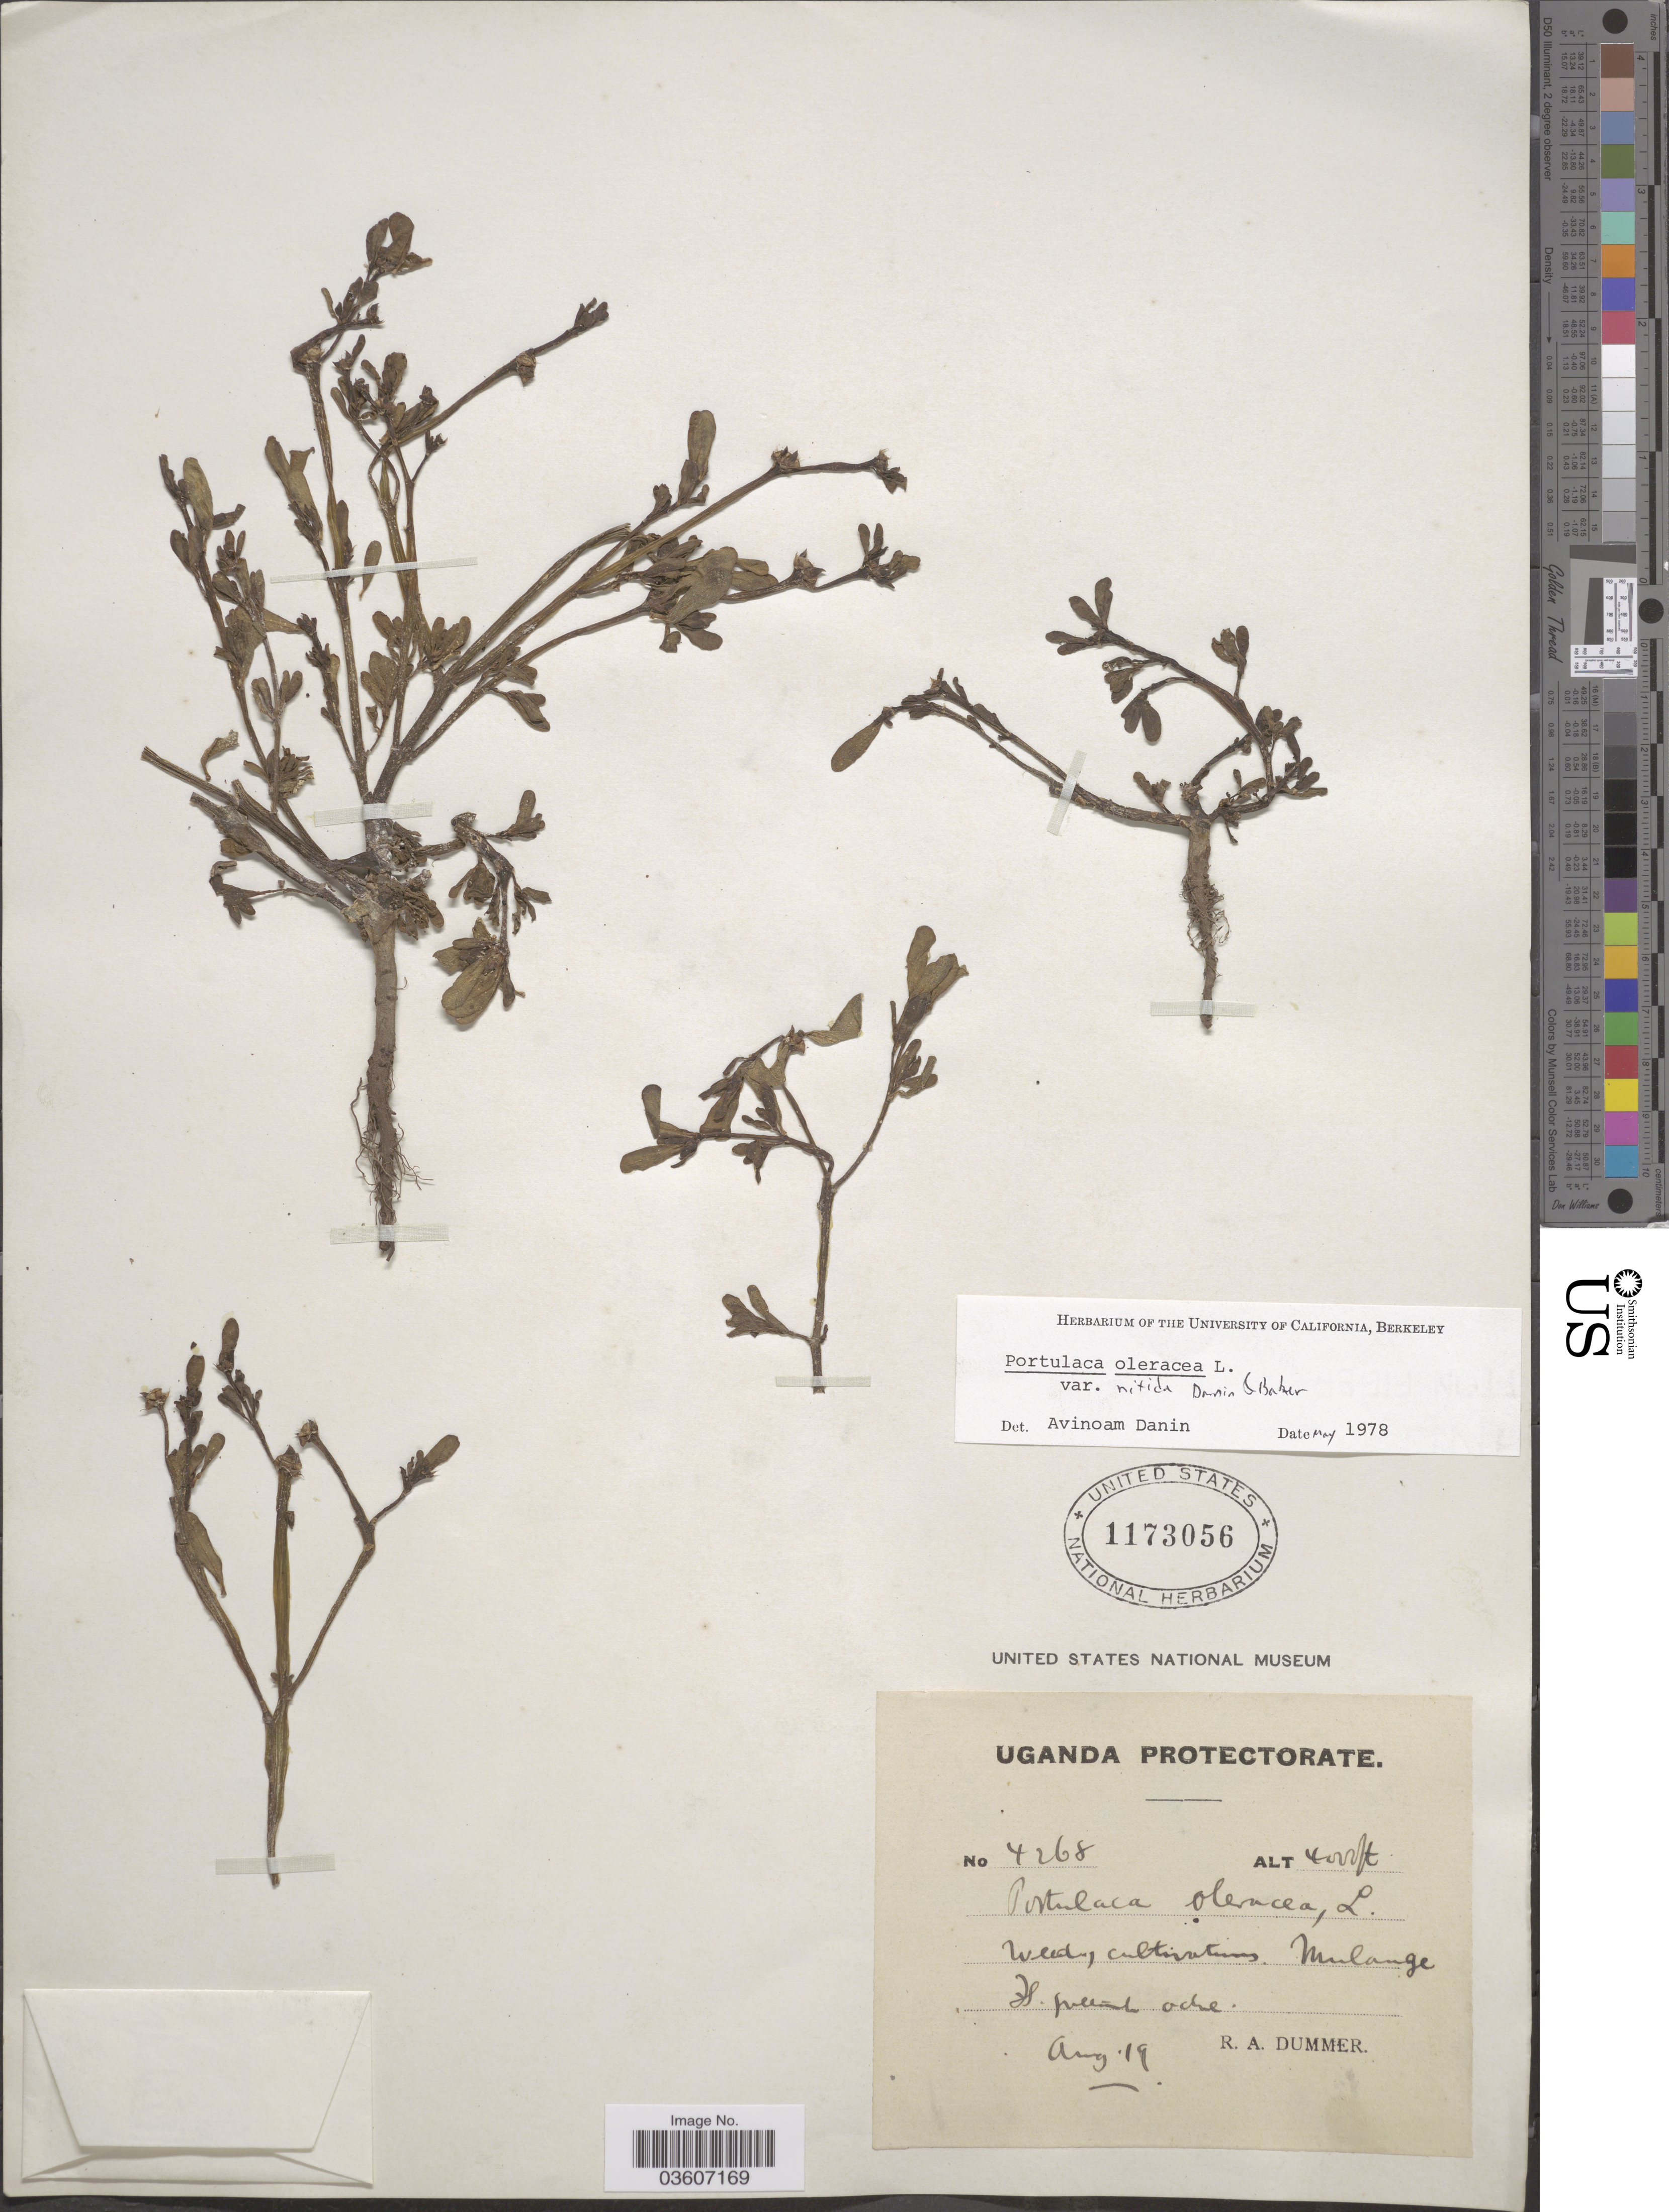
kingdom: Plantae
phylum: Tracheophyta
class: Magnoliopsida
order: Caryophyllales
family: Portulacaceae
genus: Portulaca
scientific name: Portulaca oleracea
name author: L.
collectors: R. Dümmer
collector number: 4268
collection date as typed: Transcribed d/m/y: /8/19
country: Uganda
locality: Uganda Protectorate. Mulange.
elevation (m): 1219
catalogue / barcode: US 1173056